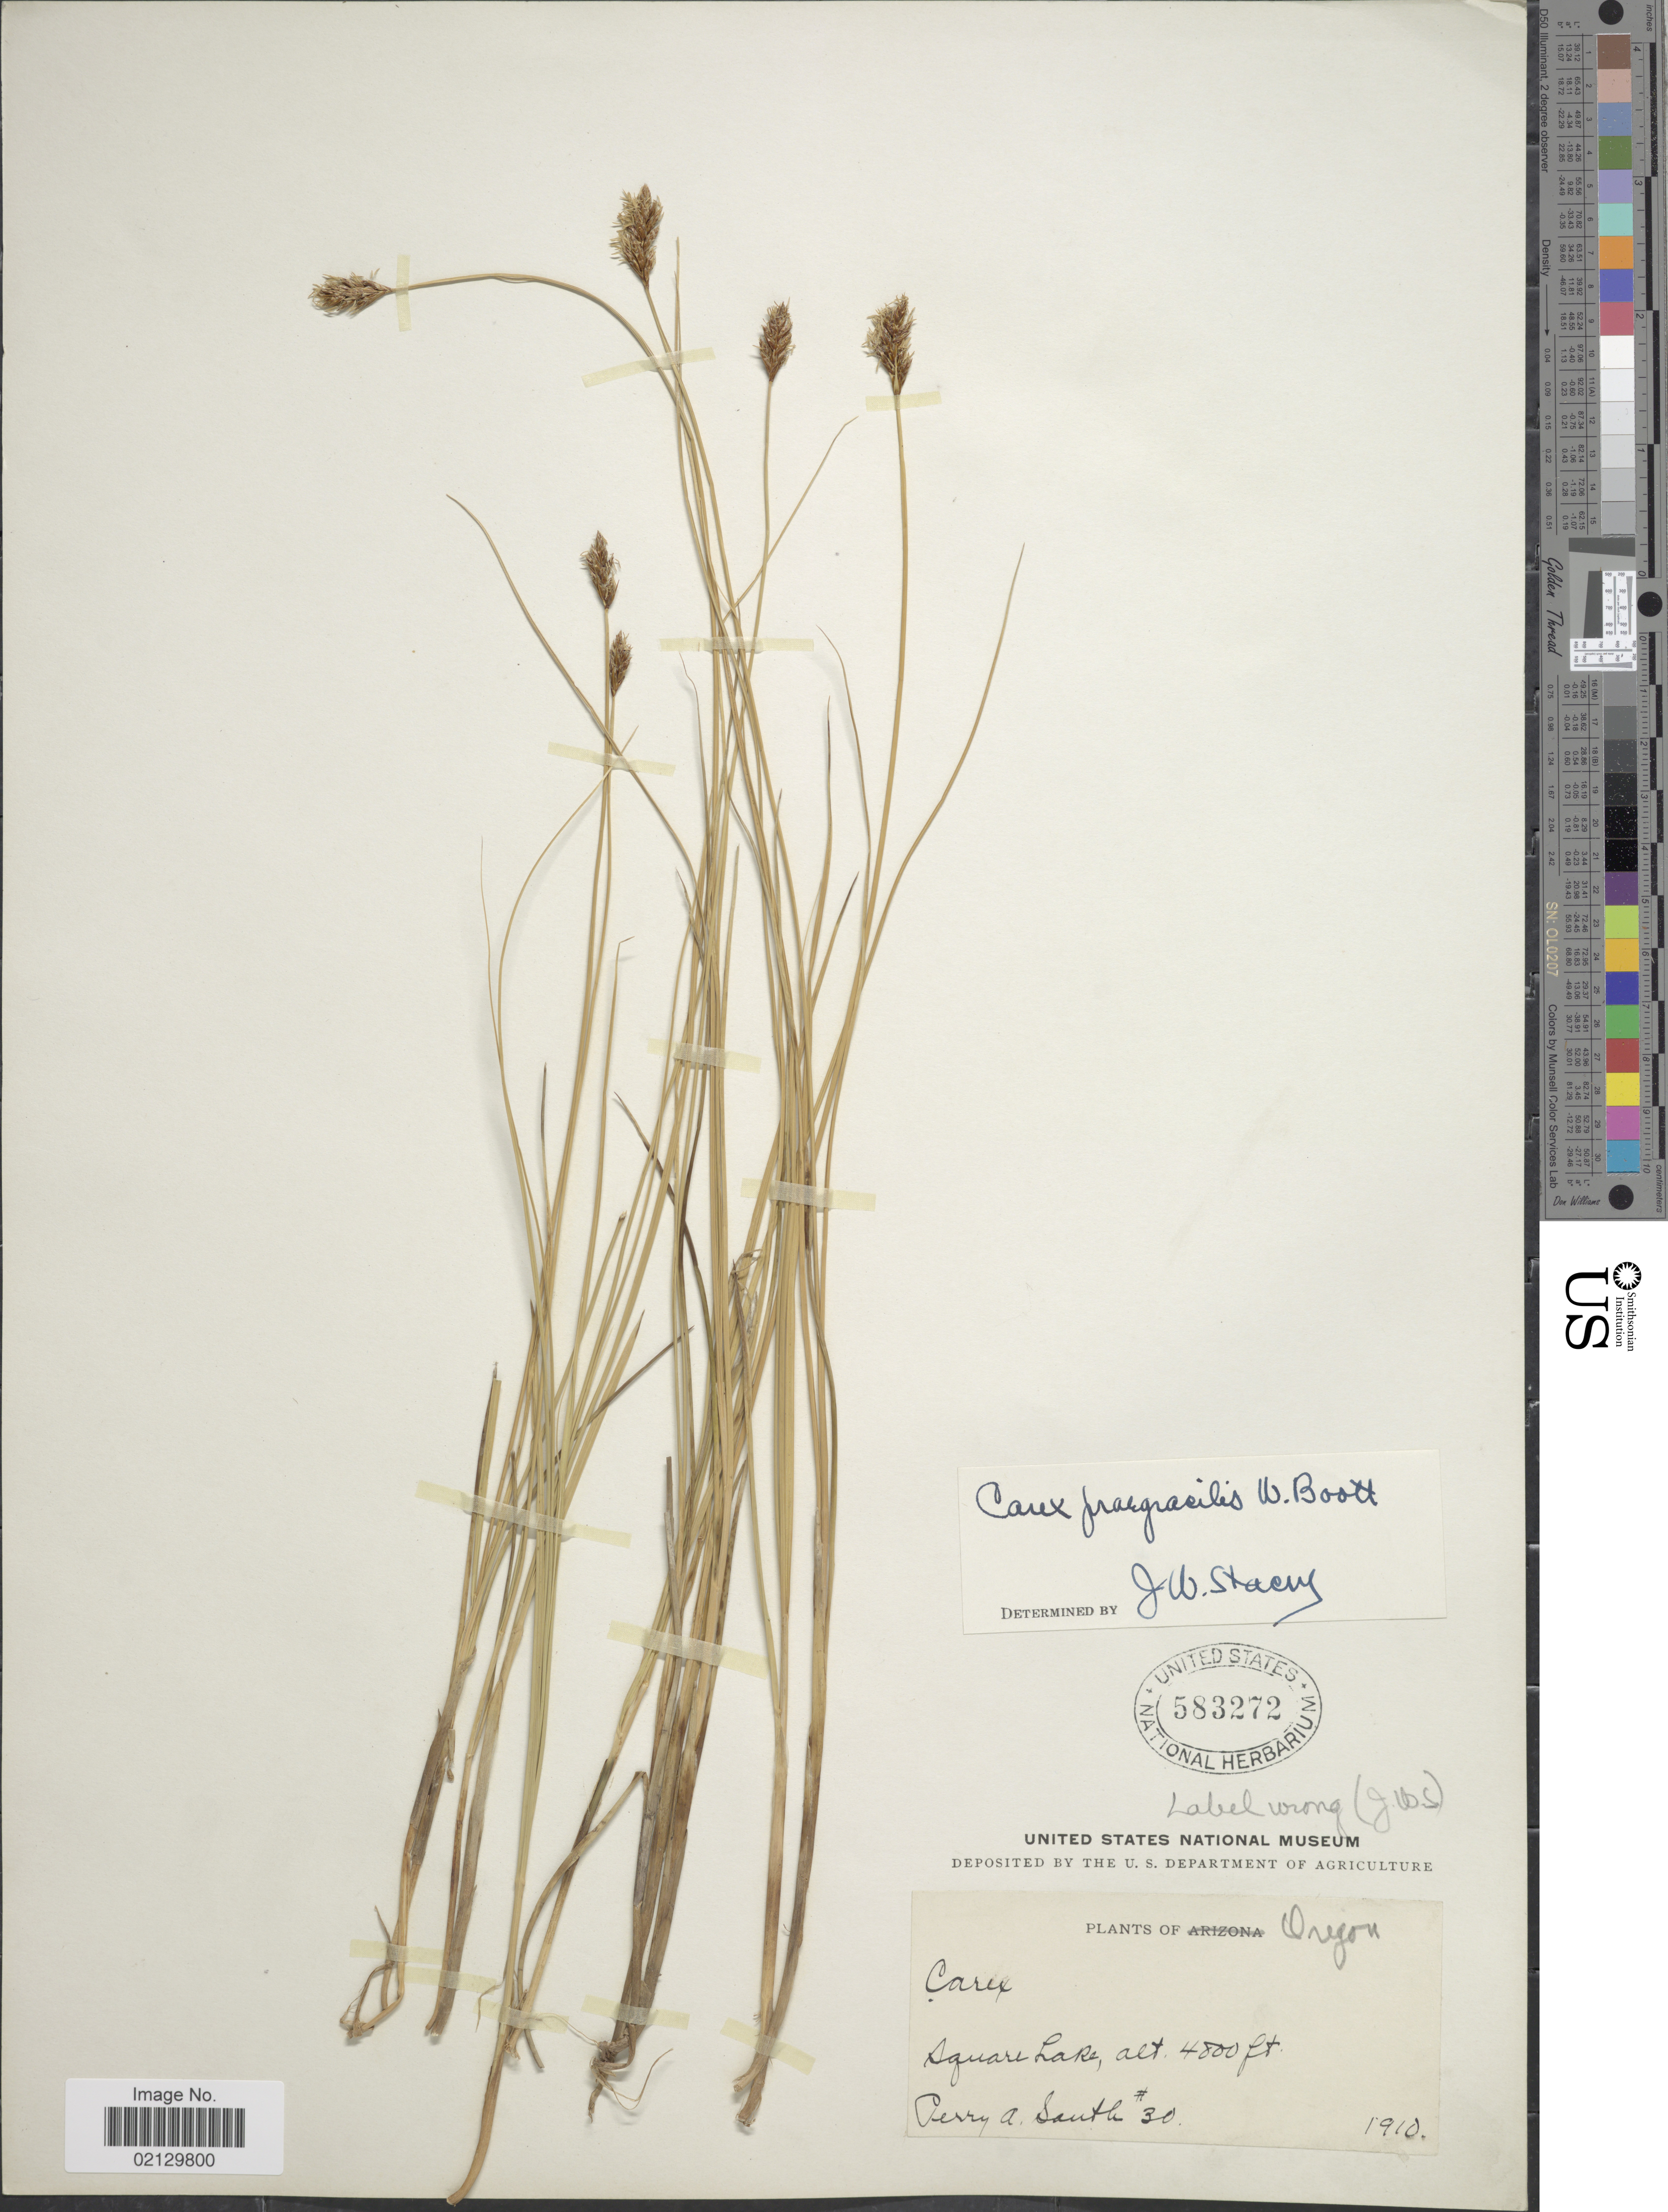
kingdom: Plantae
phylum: Tracheophyta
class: Liliopsida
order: Poales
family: Cyperaceae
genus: Carex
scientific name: Carex praegracilis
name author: W. Boott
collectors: P. South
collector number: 30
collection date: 1910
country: United States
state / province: Oregon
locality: Oregon, Square Lake.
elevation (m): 1463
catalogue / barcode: US 583272